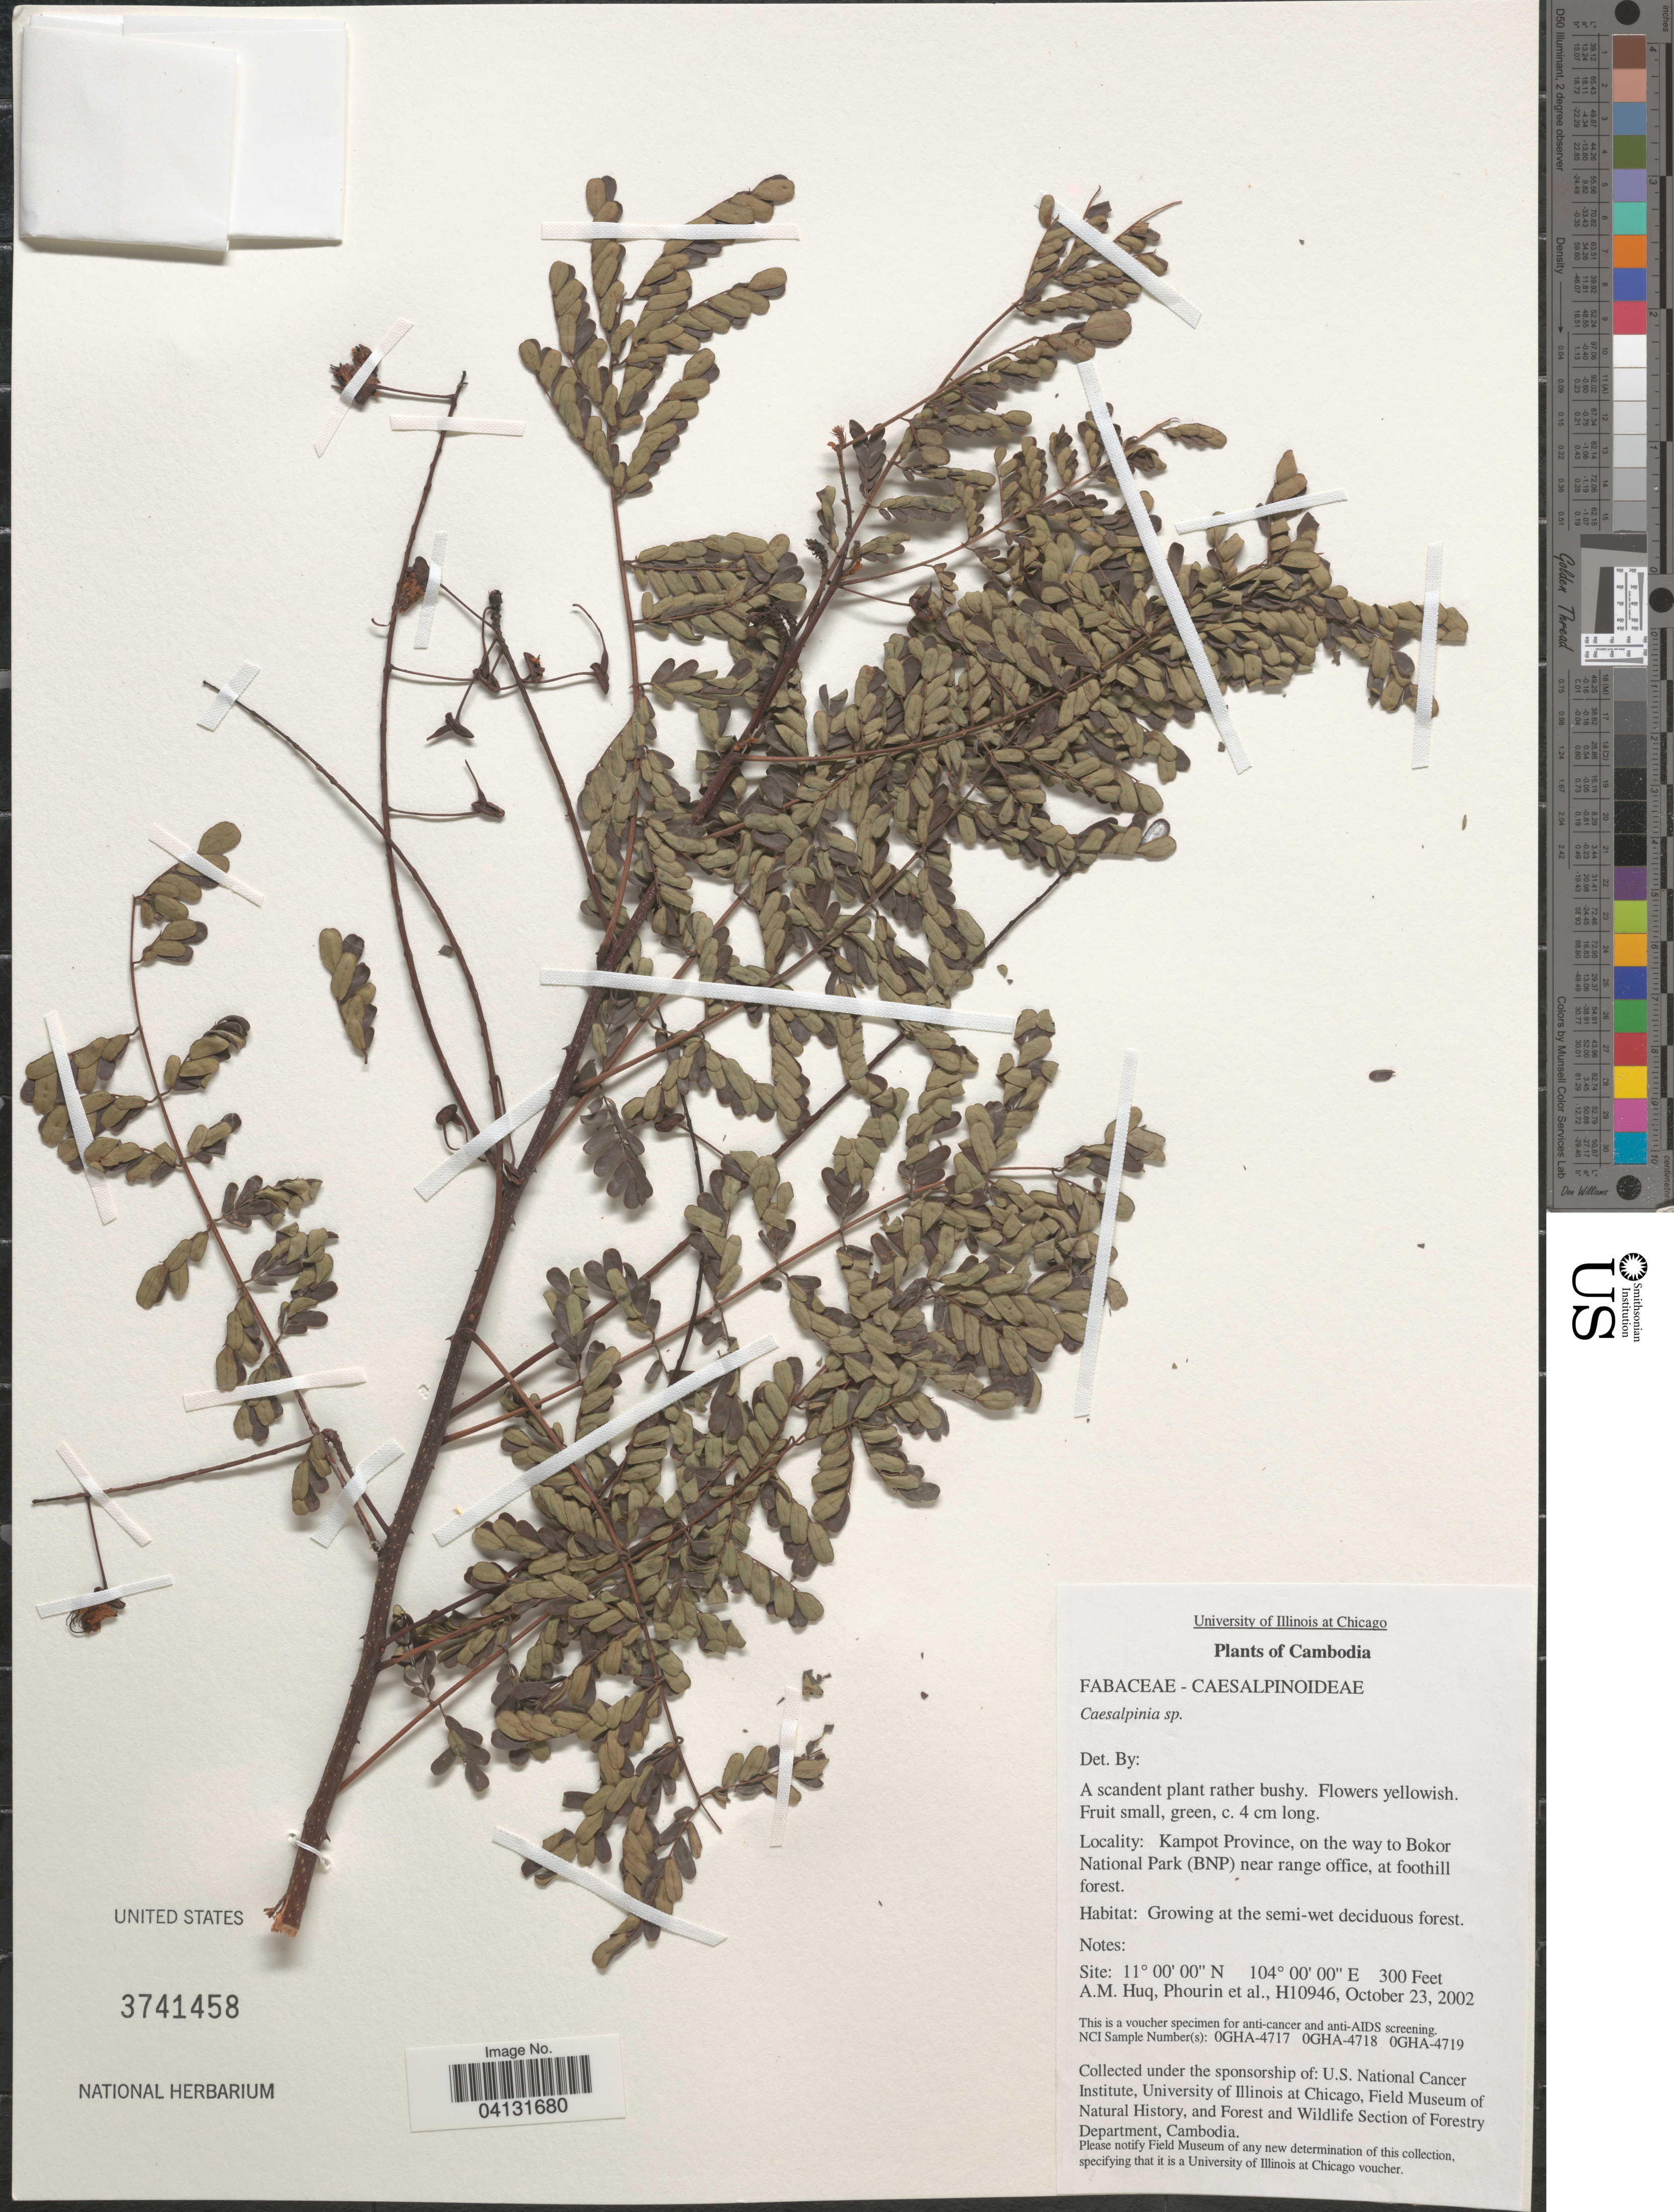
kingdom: Plantae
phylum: Tracheophyta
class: Magnoliopsida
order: Fabales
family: Fabaceae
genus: Biancaea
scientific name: Biancaea decapetala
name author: (Roth) O. Deg.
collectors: A. M. Huq, -- Phourin & et al.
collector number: H10946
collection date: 2002-10-23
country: Cambodia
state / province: Kâmpât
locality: Kampot Province, on the way to Bokor National Park (BNP) near range office, at foothill forest.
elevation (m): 91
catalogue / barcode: US 3741458